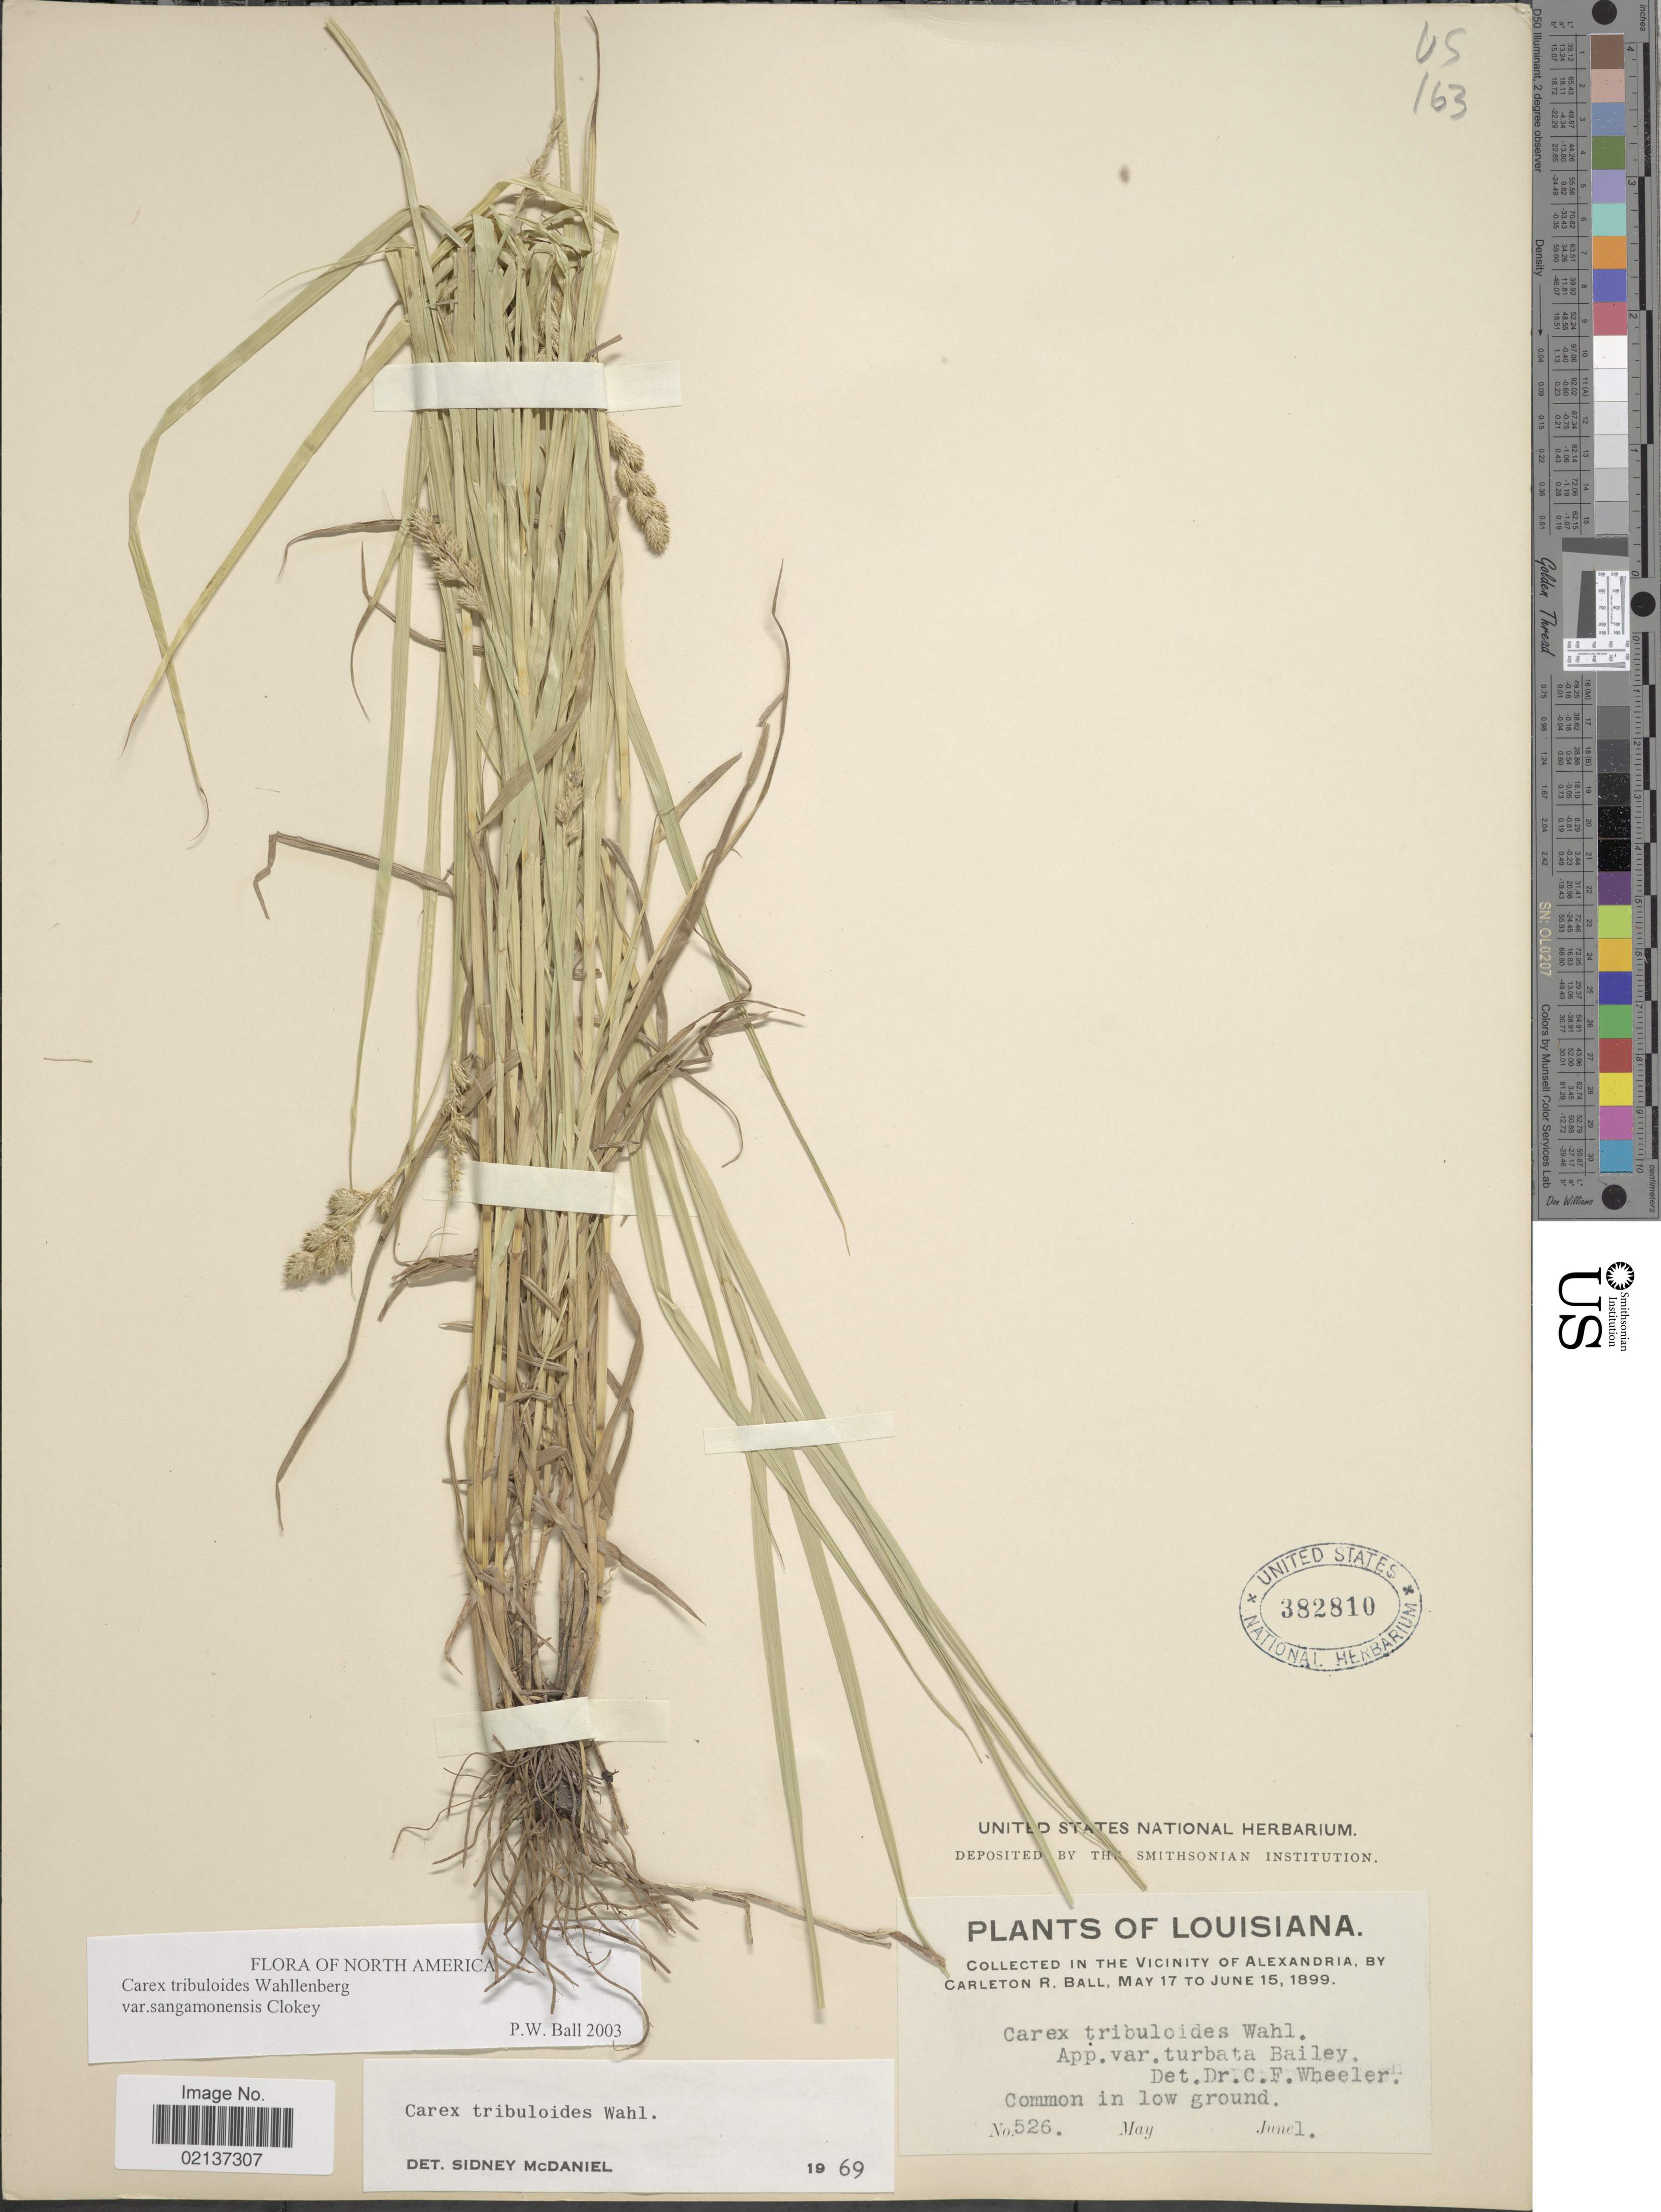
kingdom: Plantae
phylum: Tracheophyta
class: Liliopsida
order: Poales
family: Cyperaceae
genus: Carex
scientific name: Carex tribuloides var. sangamonensis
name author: Clokey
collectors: C. R. Ball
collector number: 526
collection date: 1899-06-01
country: United States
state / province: Louisiana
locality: Vicinity of Alexandria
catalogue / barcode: US 382810